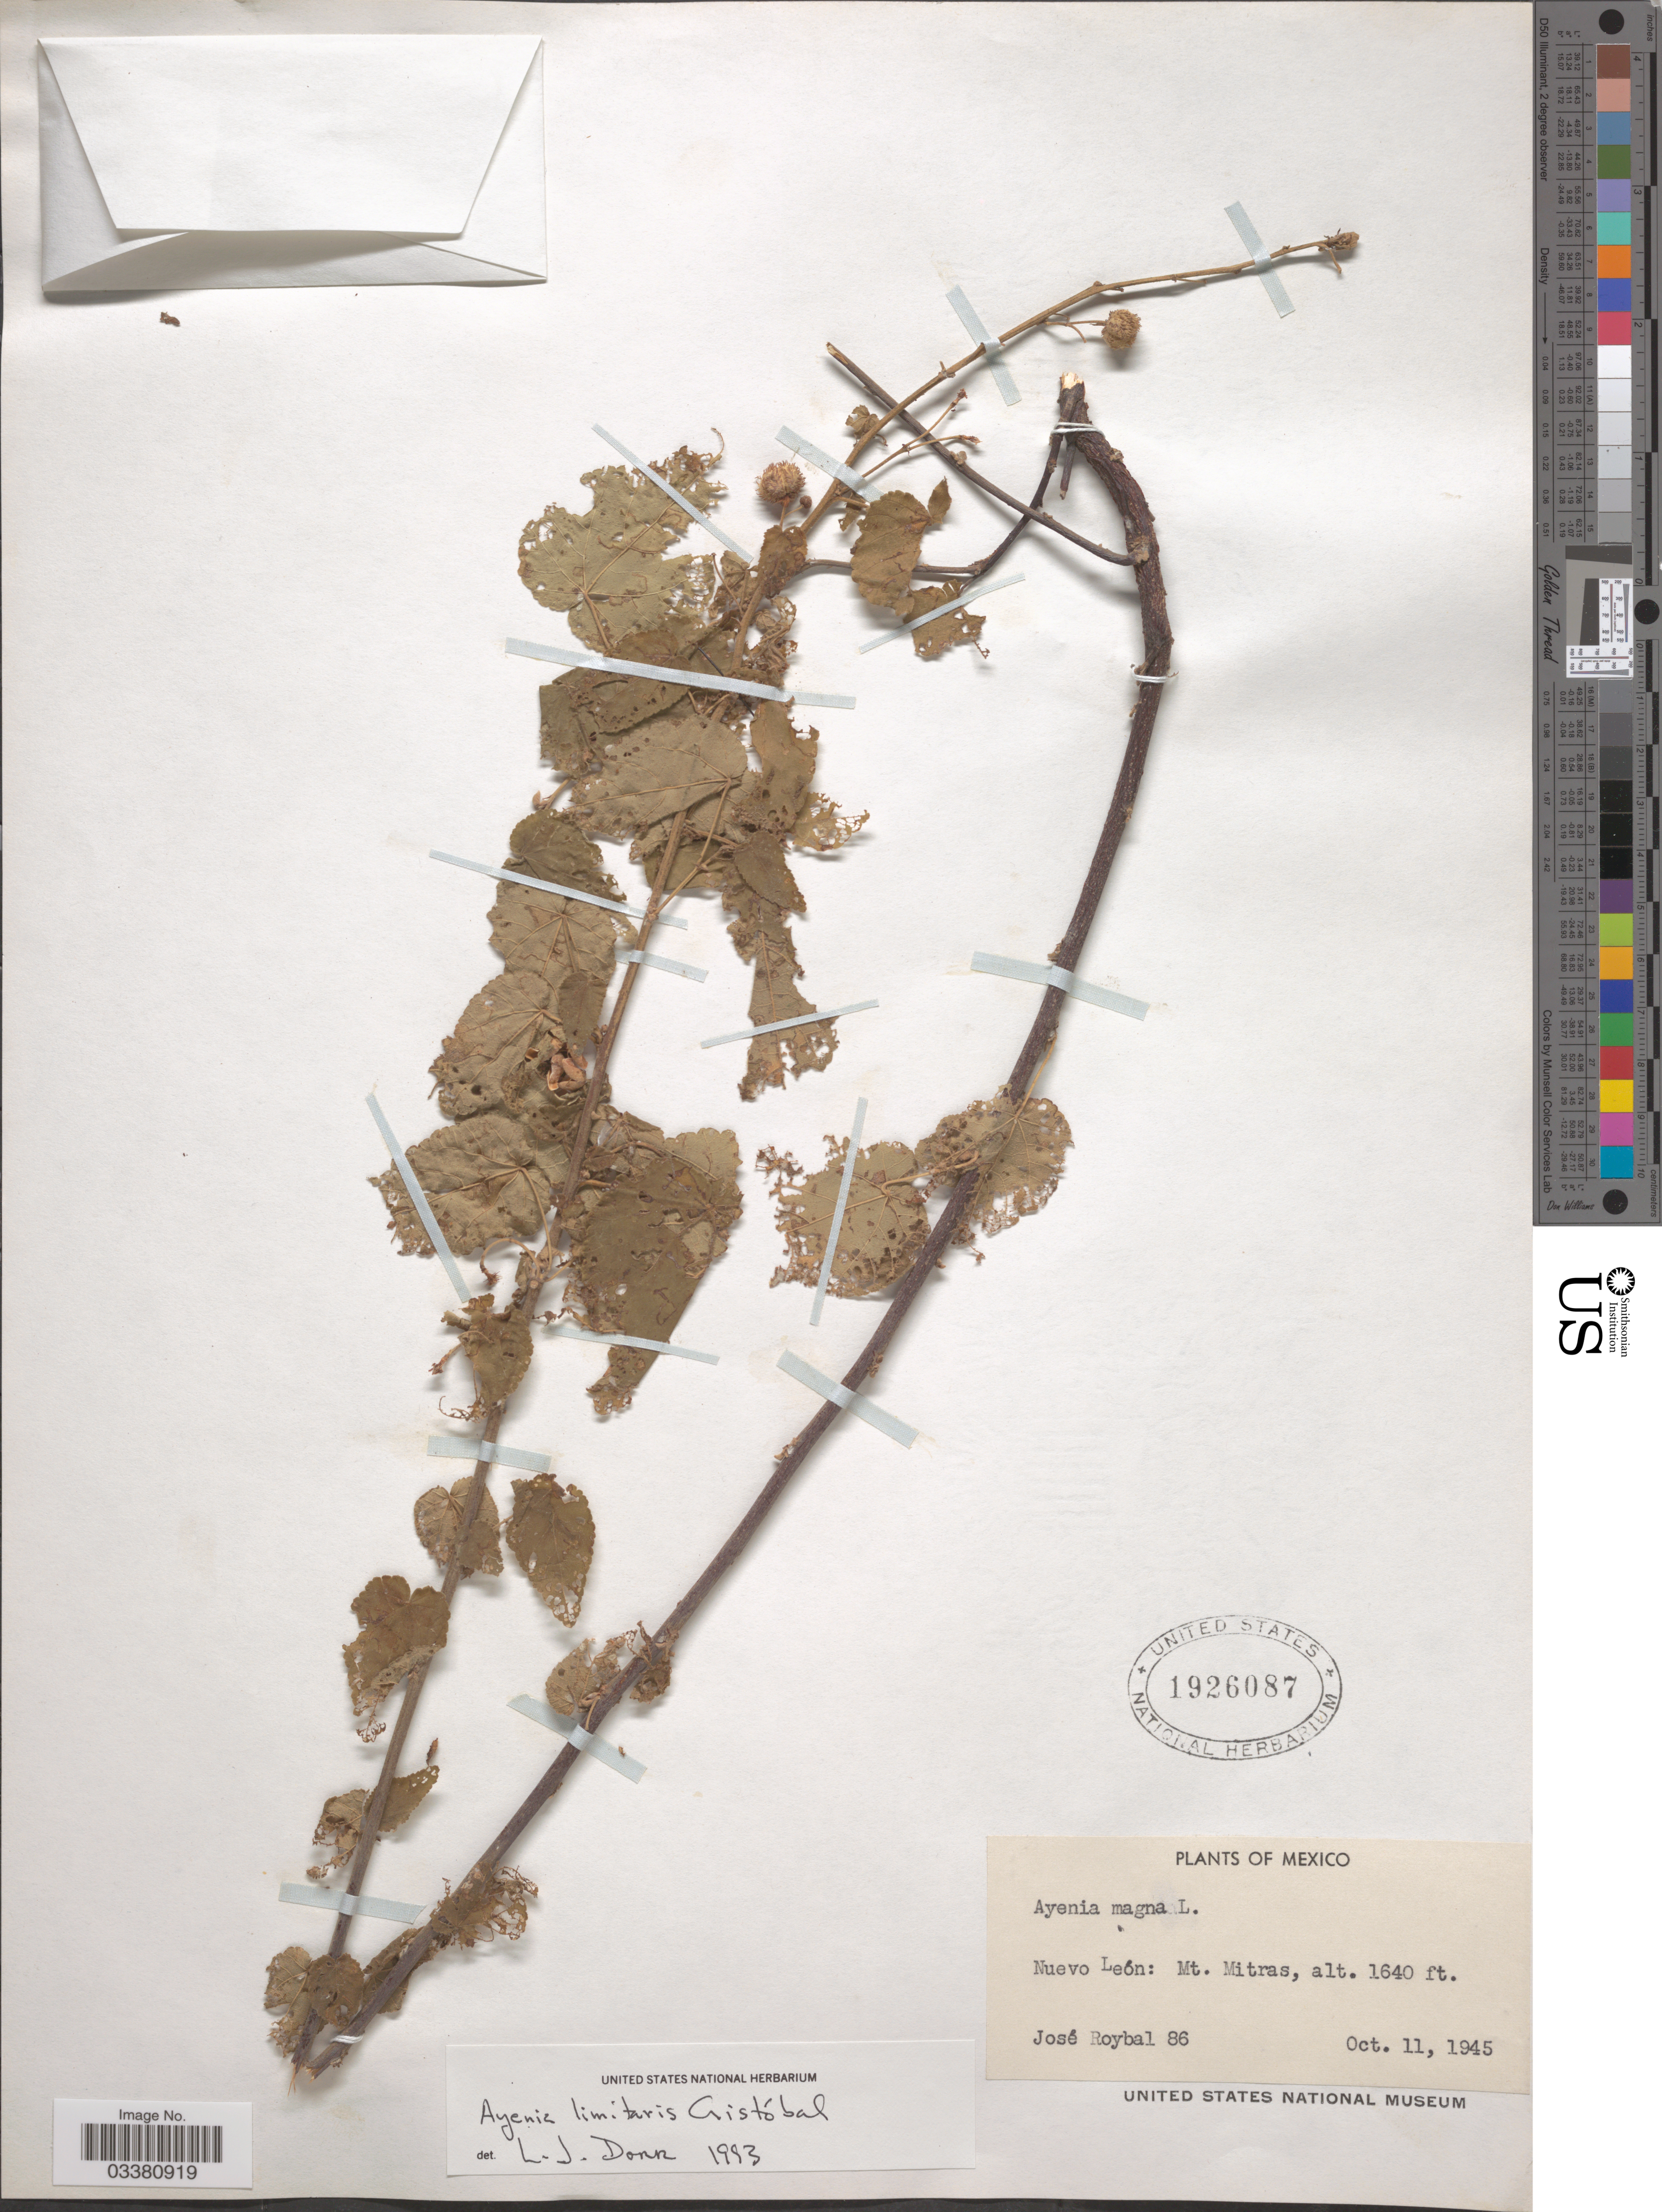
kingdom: Plantae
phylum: Tracheophyta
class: Magnoliopsida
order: Malvales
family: Malvaceae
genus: Ayenia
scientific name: Ayenia limitaris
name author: Cristóbal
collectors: J. Roybal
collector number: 86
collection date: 1945-10-11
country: Mexico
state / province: Nuevo León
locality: Mt. Mitras.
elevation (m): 500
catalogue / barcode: US 1926087